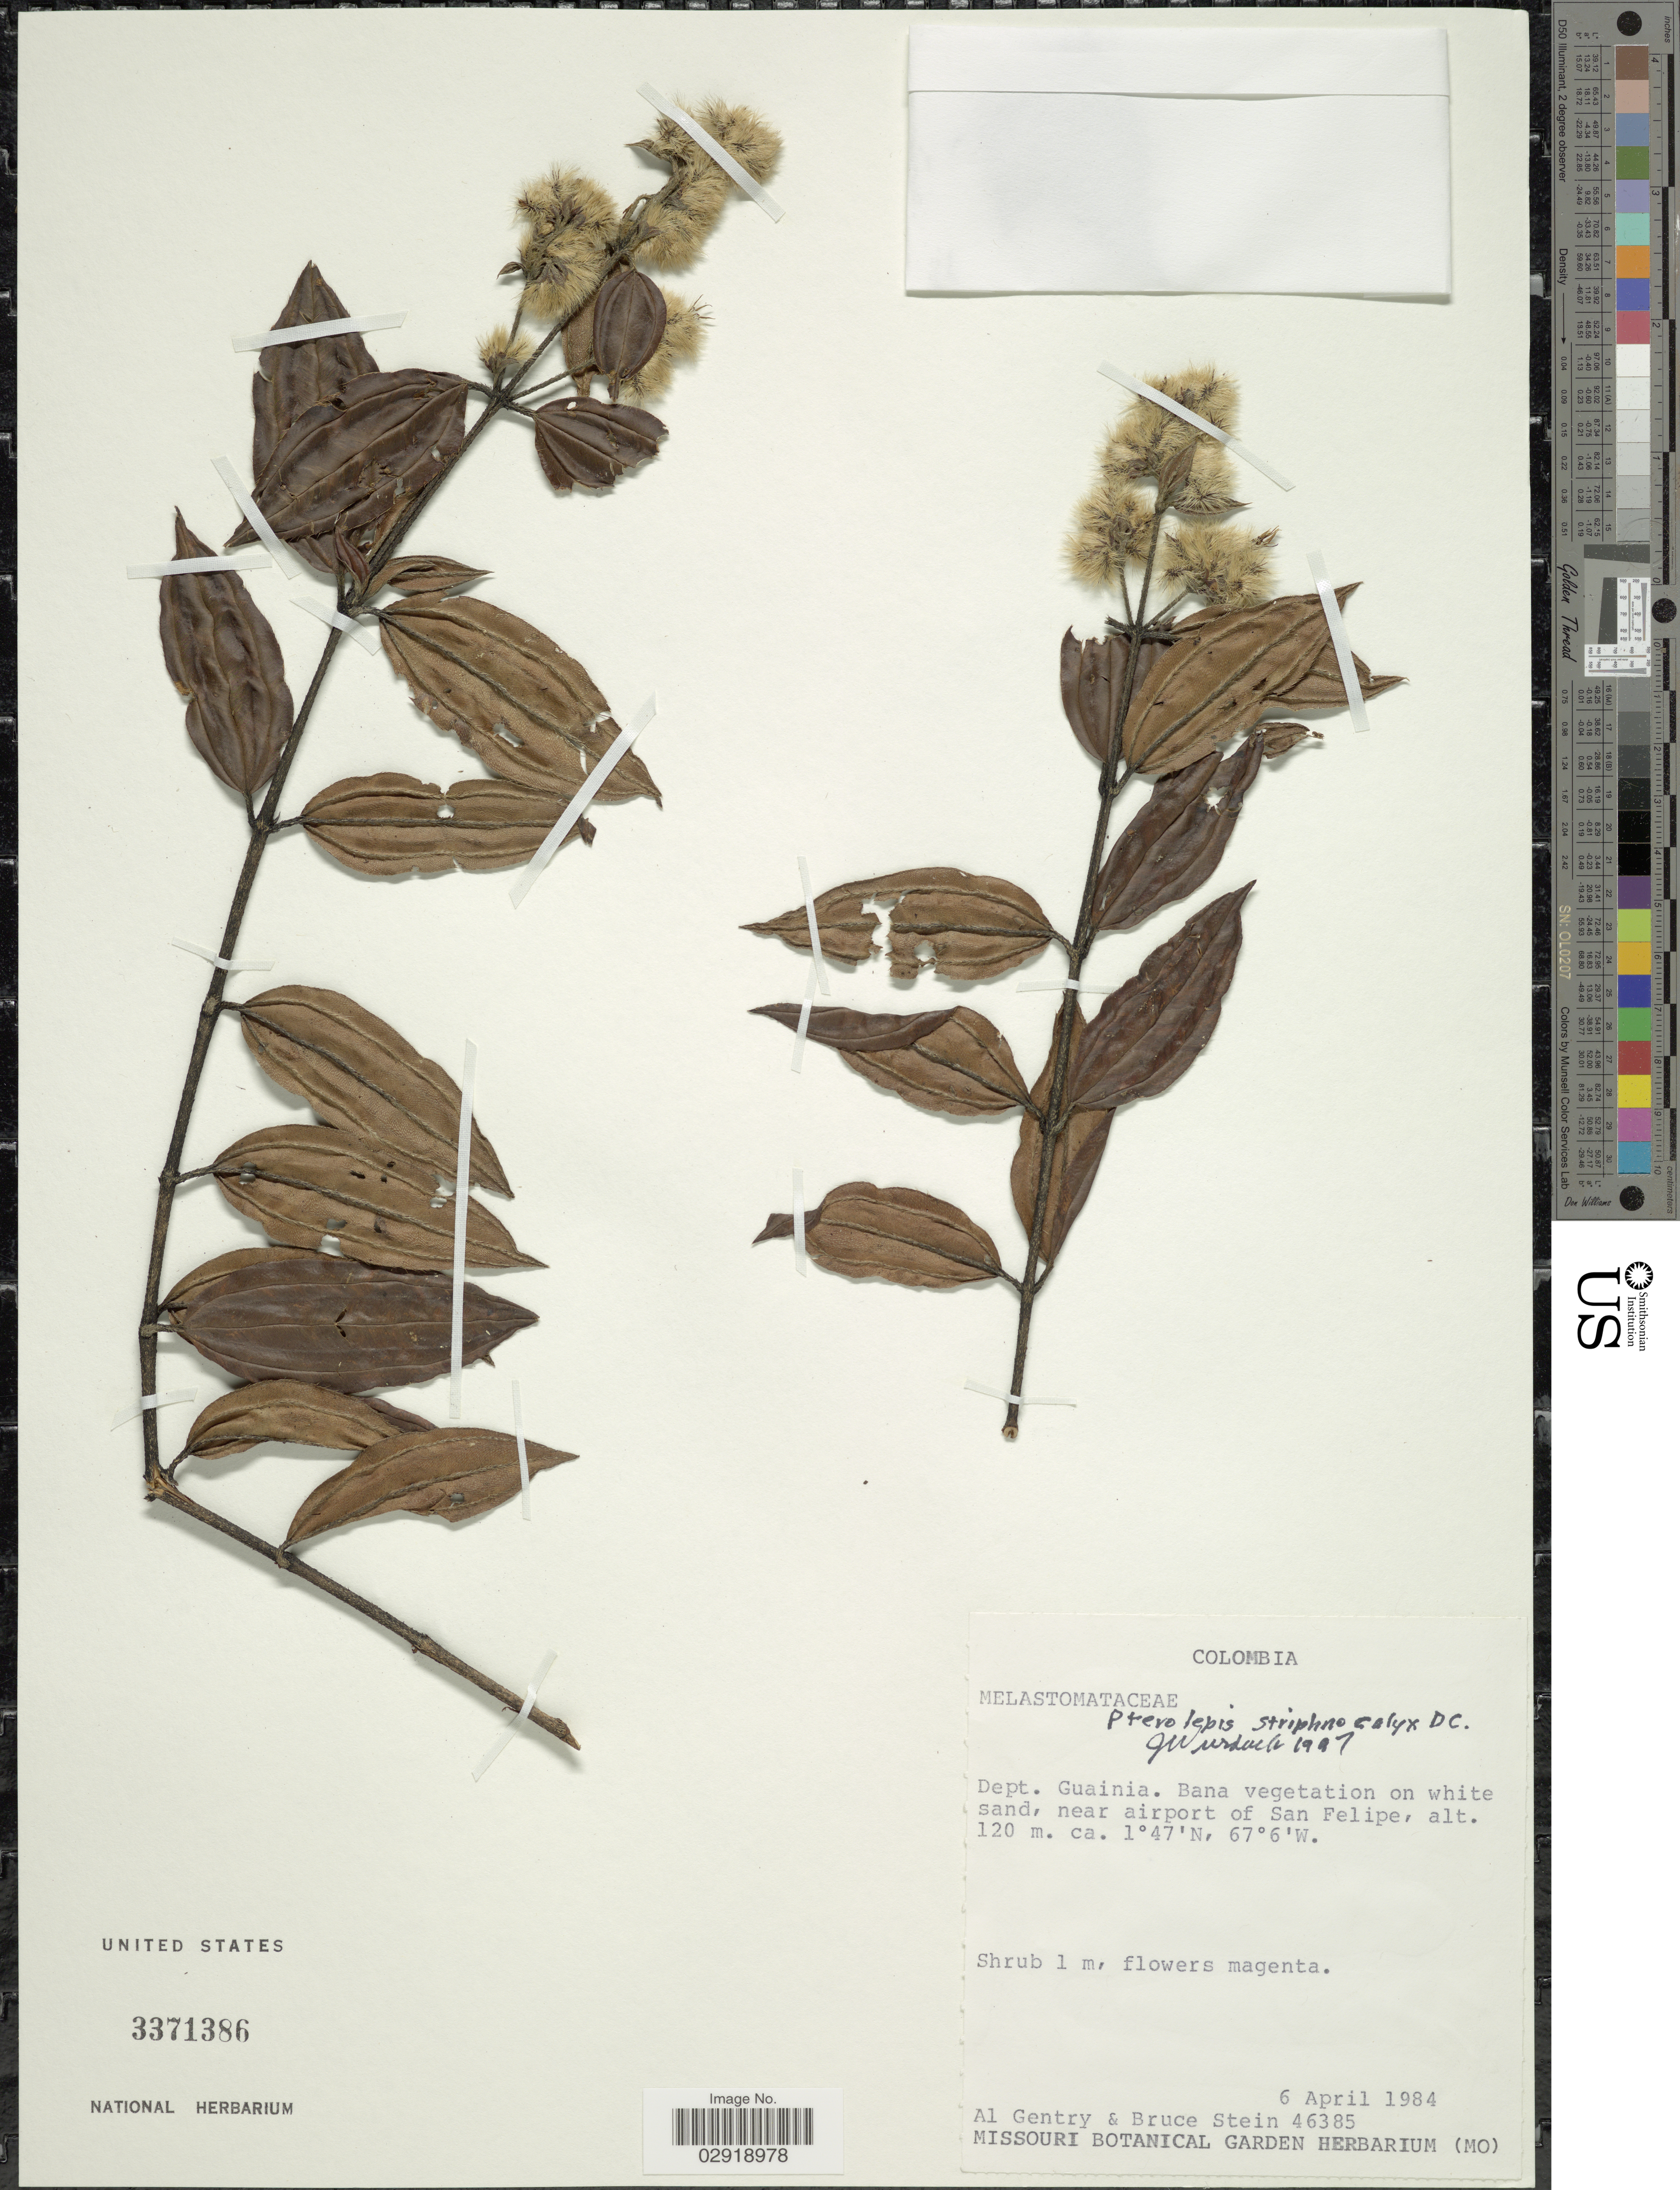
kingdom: Plantae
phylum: Tracheophyta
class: Magnoliopsida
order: Myrtales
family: Melastomataceae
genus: Tibouchina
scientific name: Tibouchina striphnocalyx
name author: (DC.) Gleason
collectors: A. H. Gentry & B. A. Stein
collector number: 46385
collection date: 1984-04-06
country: Colombia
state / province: Guainía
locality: Dept. Guainia. Bana vegetation on white sand, near airport of San Felipe.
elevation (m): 120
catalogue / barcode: US 3371386